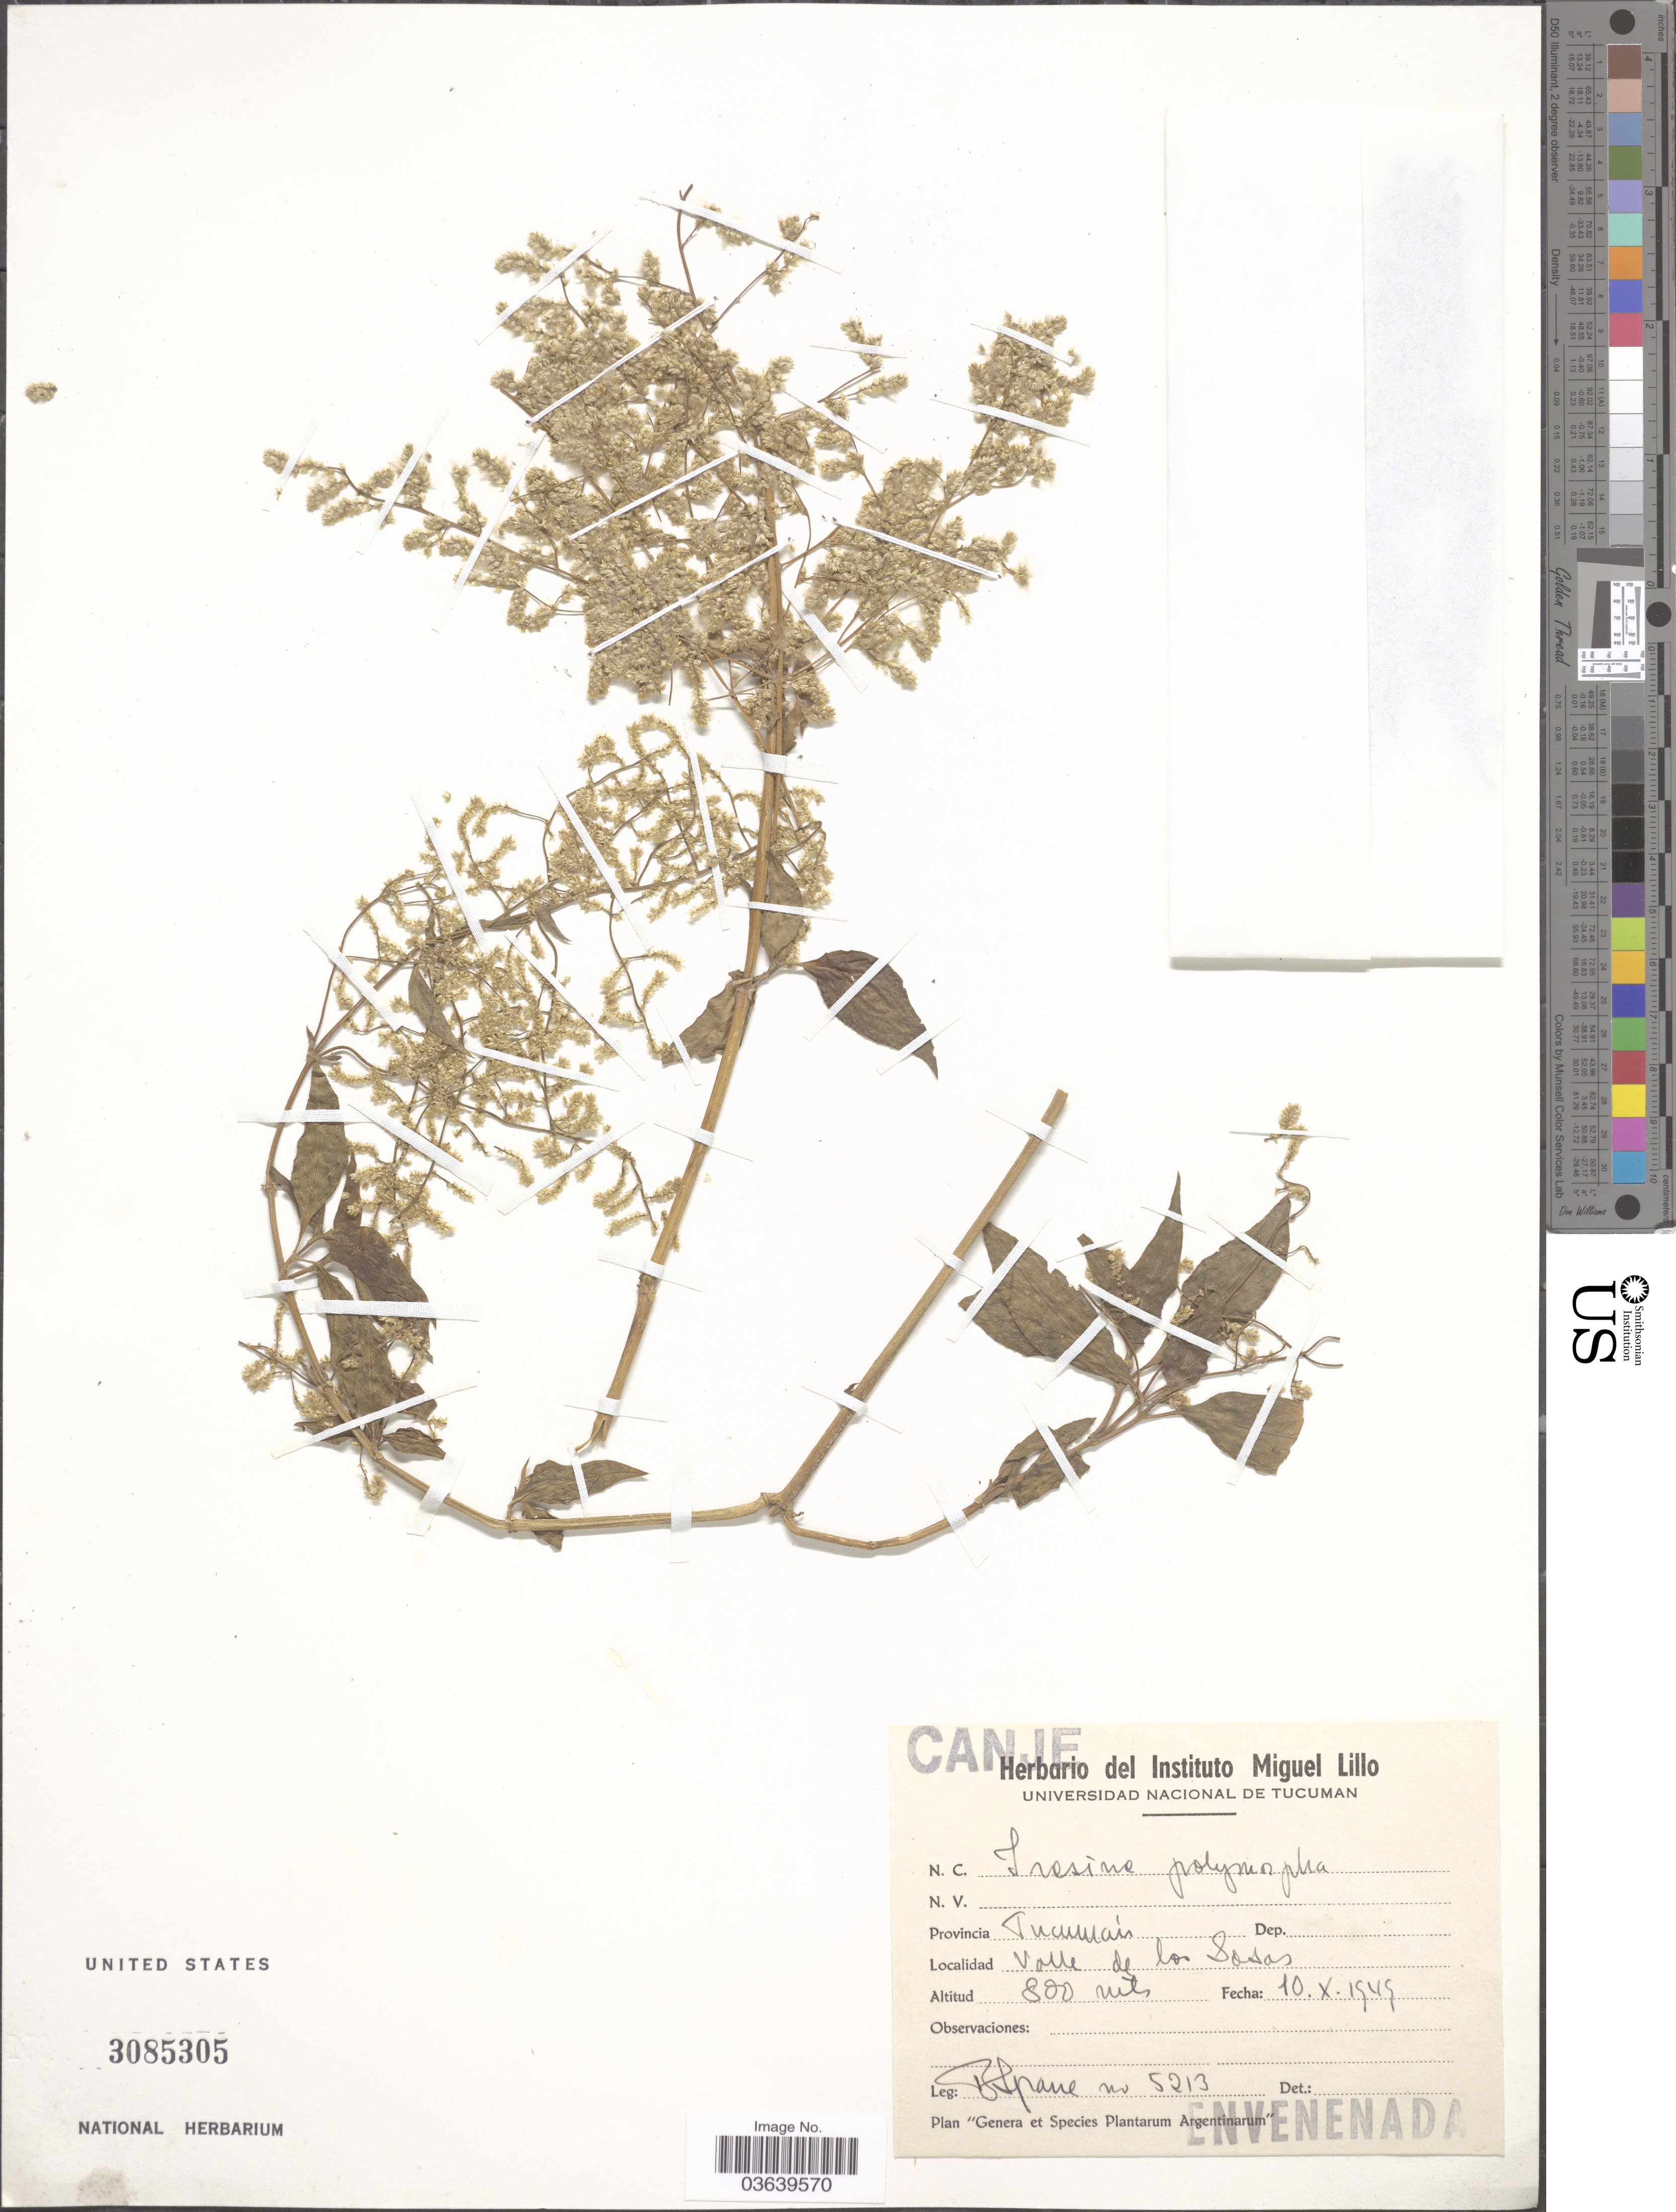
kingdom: Plantae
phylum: Tracheophyta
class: Magnoliopsida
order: Caryophyllales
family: Amaranthaceae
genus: Iresine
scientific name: Iresine polymorpha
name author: Mart.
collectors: B. Sparre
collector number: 5213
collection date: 1949-10-10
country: Argentina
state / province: Tucuman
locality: Valle de los Sosas.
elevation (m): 800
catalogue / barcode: US 3085305